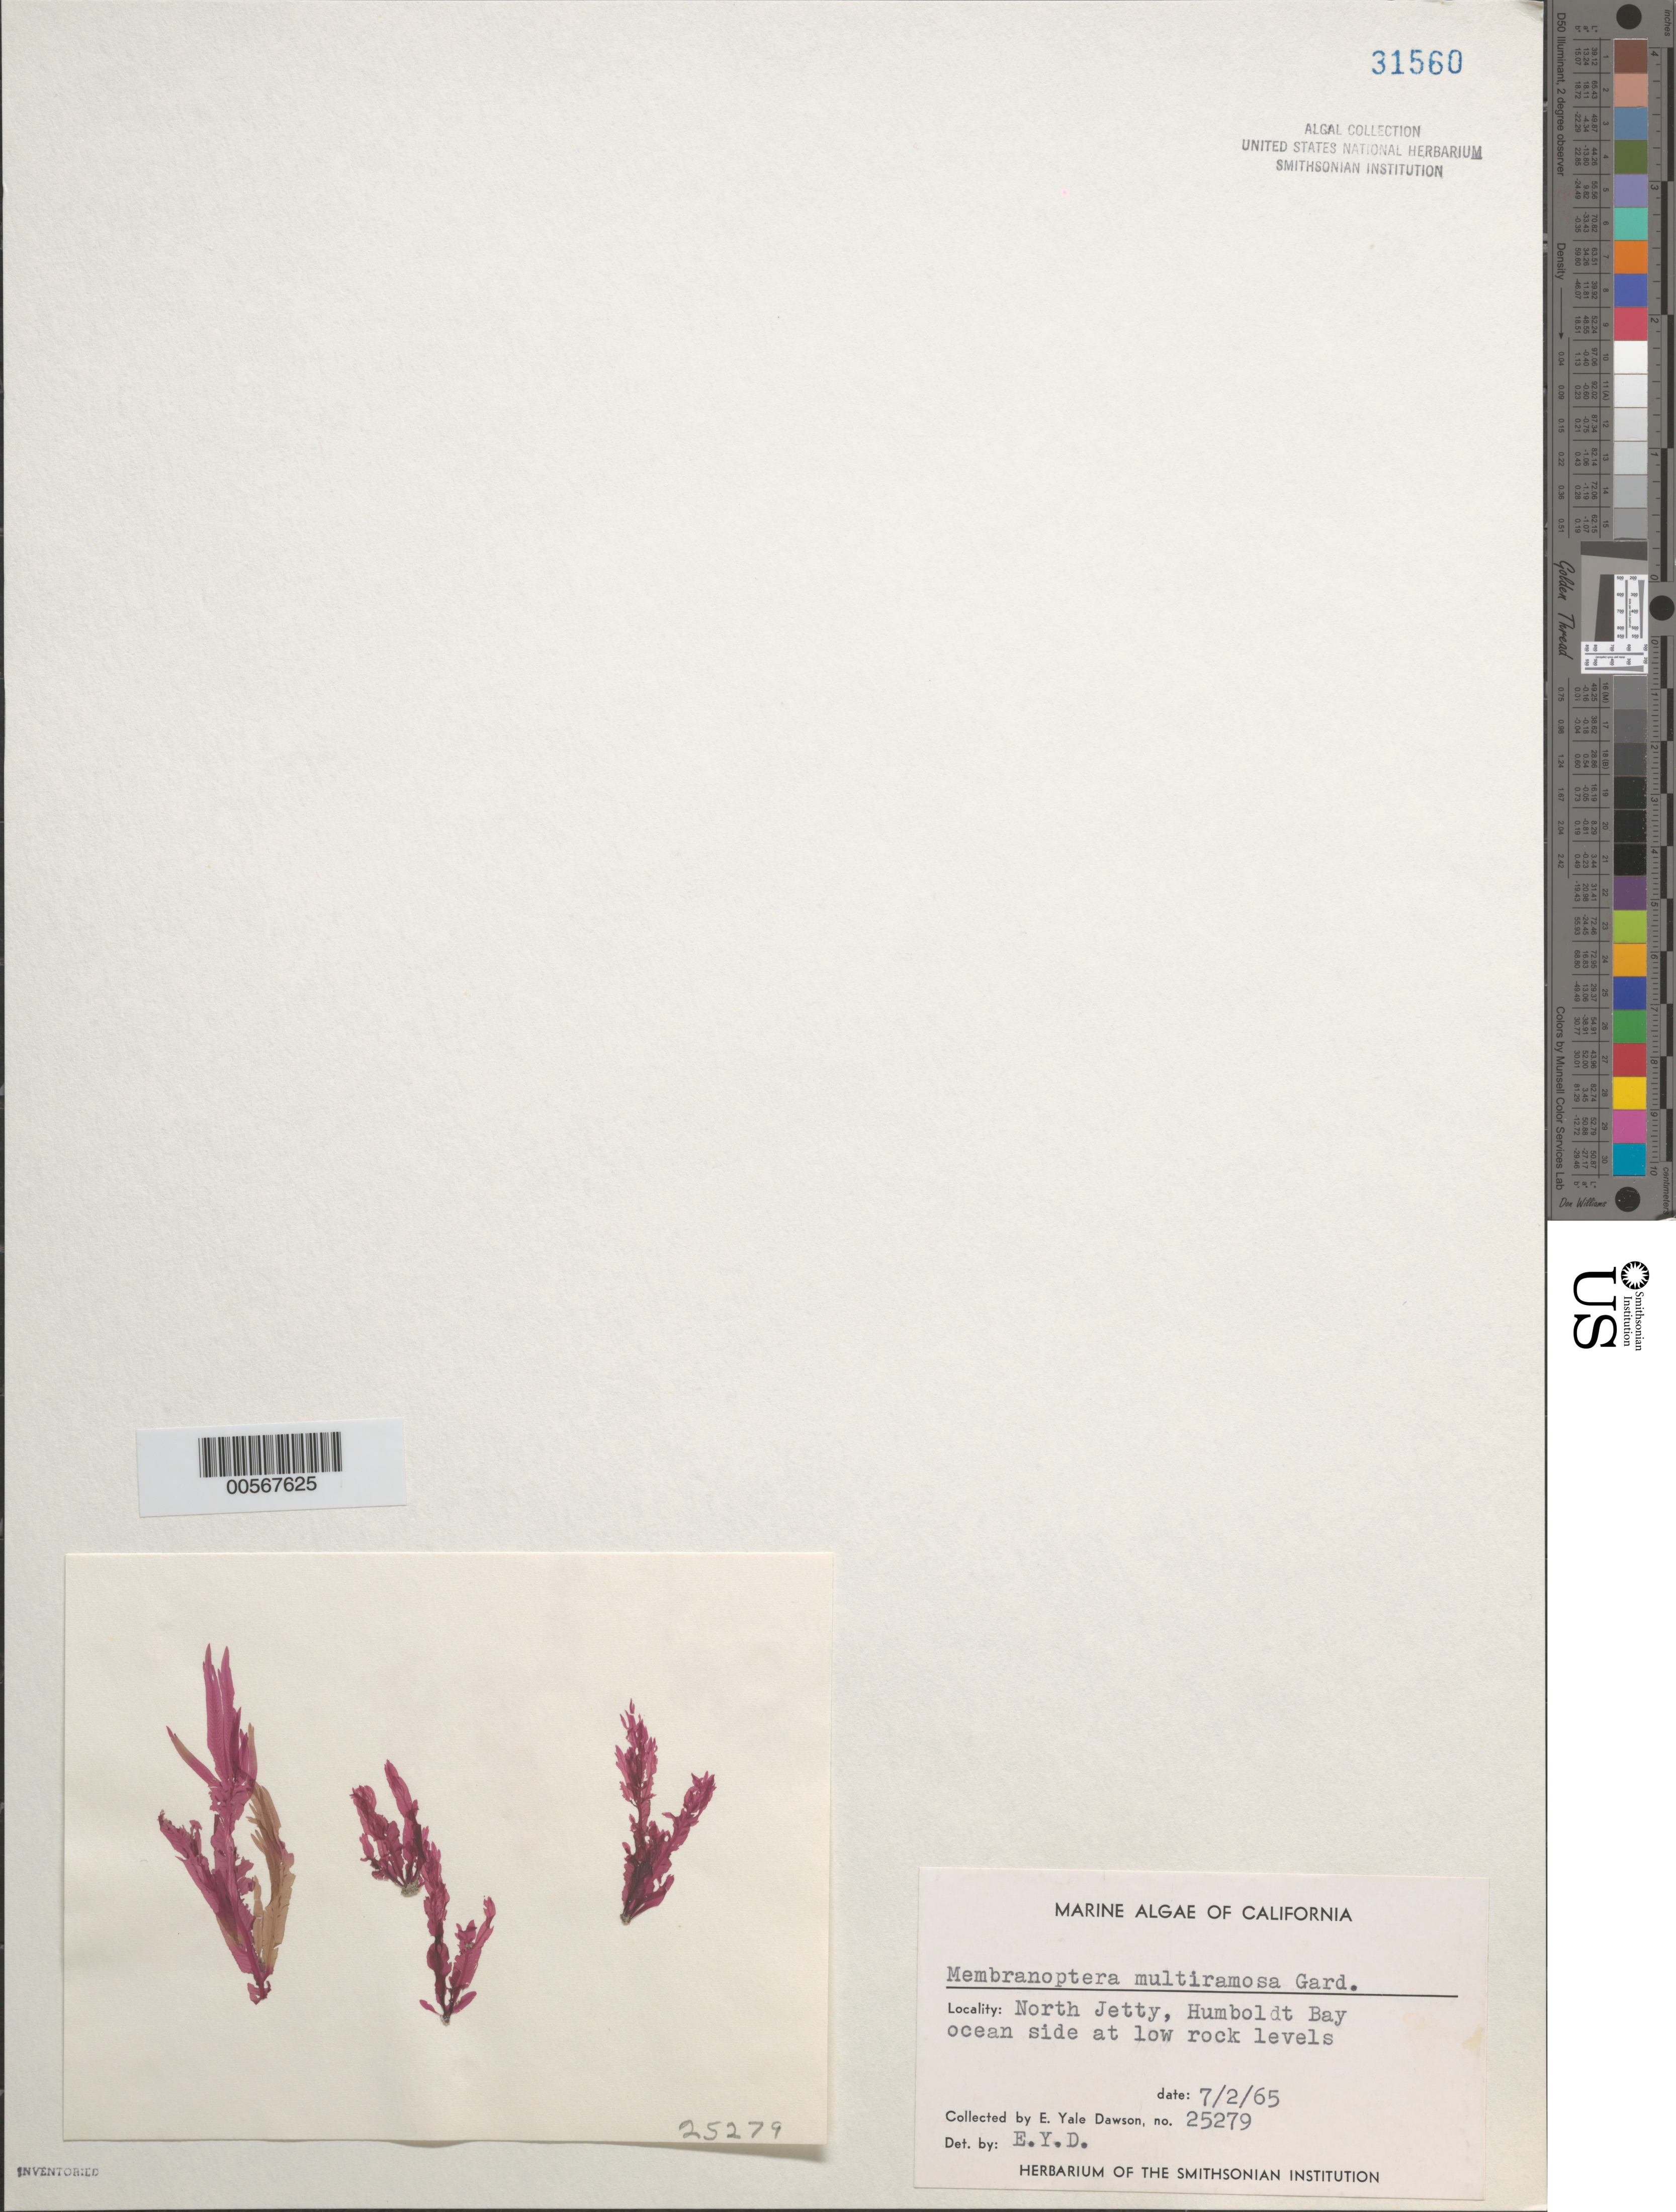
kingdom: Plantae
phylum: Rhodophyta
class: Florideophyceae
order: Ceramiales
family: Delesseriaceae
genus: Membranoptera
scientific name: Membranoptera platyphylla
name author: (Setch. & N.L. Gardner) Kylin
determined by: Algae name updating Project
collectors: E. Y. Dawson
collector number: EYD 25279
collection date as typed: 02 Jul 1965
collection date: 1965-07-02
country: United States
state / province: California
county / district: Humboldt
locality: Humboldt Bay, North Jetty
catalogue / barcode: US 31560